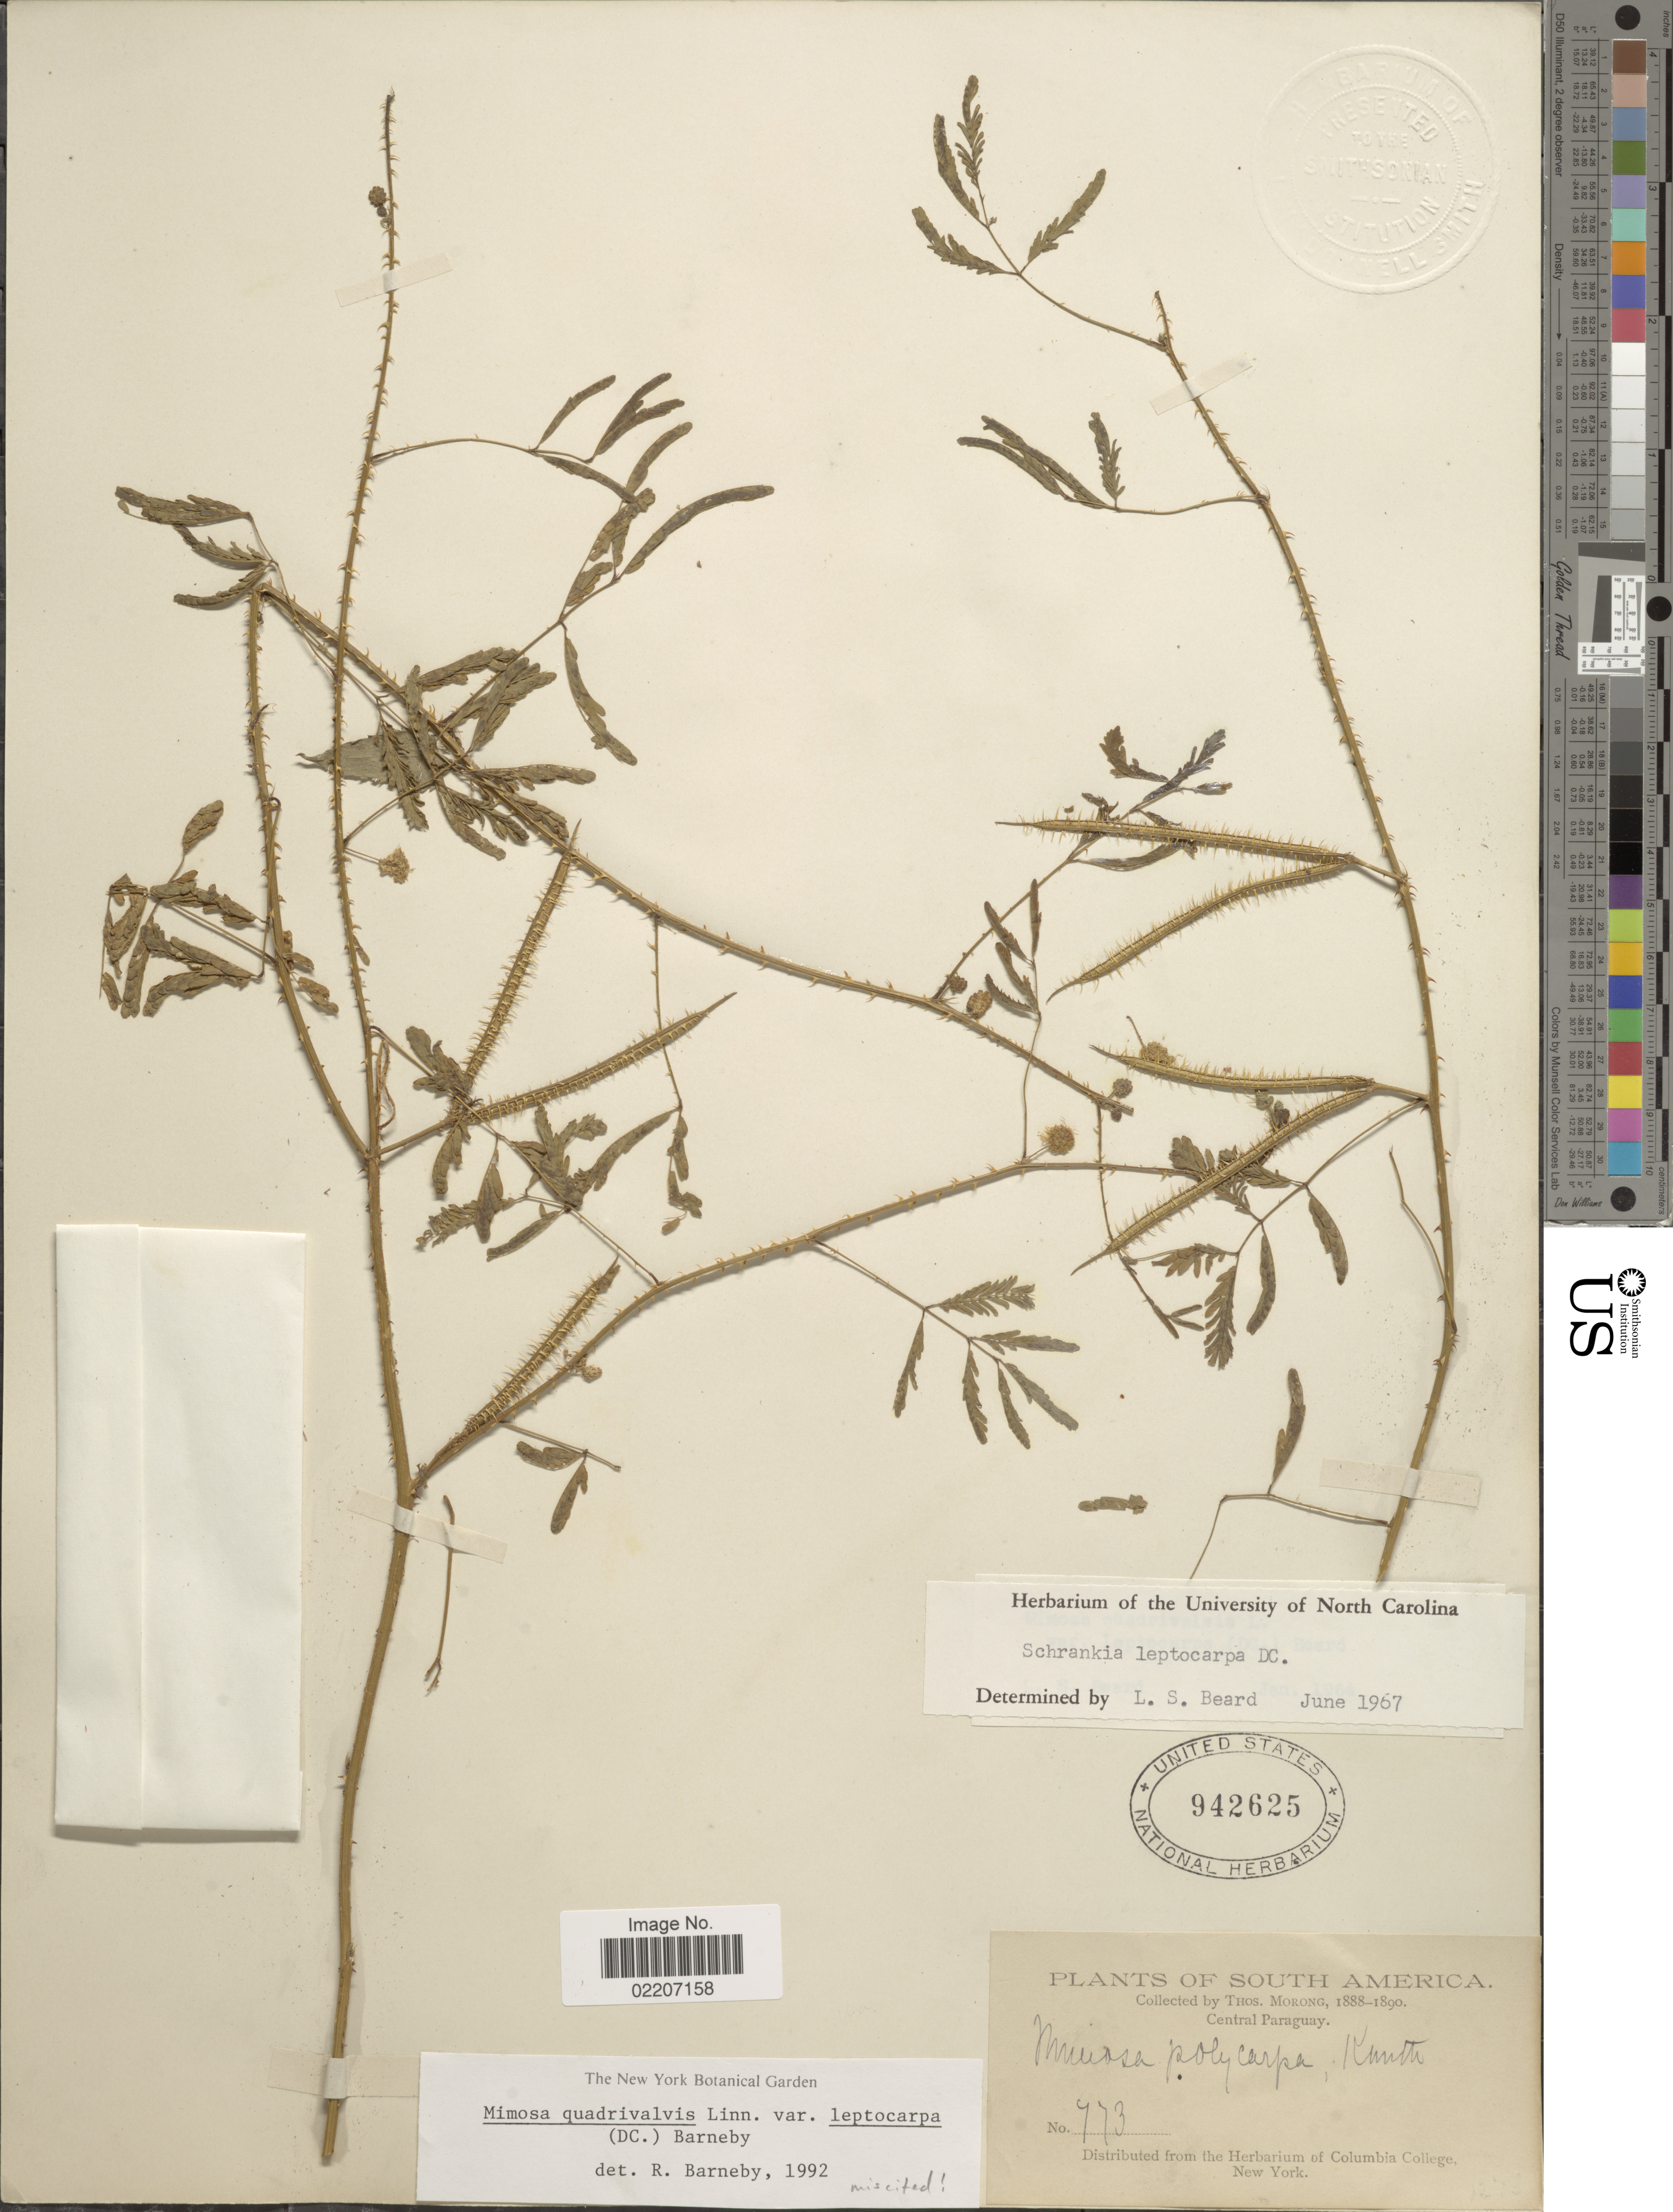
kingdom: Plantae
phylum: Tracheophyta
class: Magnoliopsida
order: Fabales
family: Fabaceae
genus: Mimosa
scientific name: Mimosa candollei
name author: R. Grether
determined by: Strong, Mark T., (BOT), Smithsonian Institution - National Museum of Natural History (UNITED STATES)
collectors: ex herb. T. Morong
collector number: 773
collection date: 1888/1890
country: Paraguay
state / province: Central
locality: Central Paraguay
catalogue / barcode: US 942625